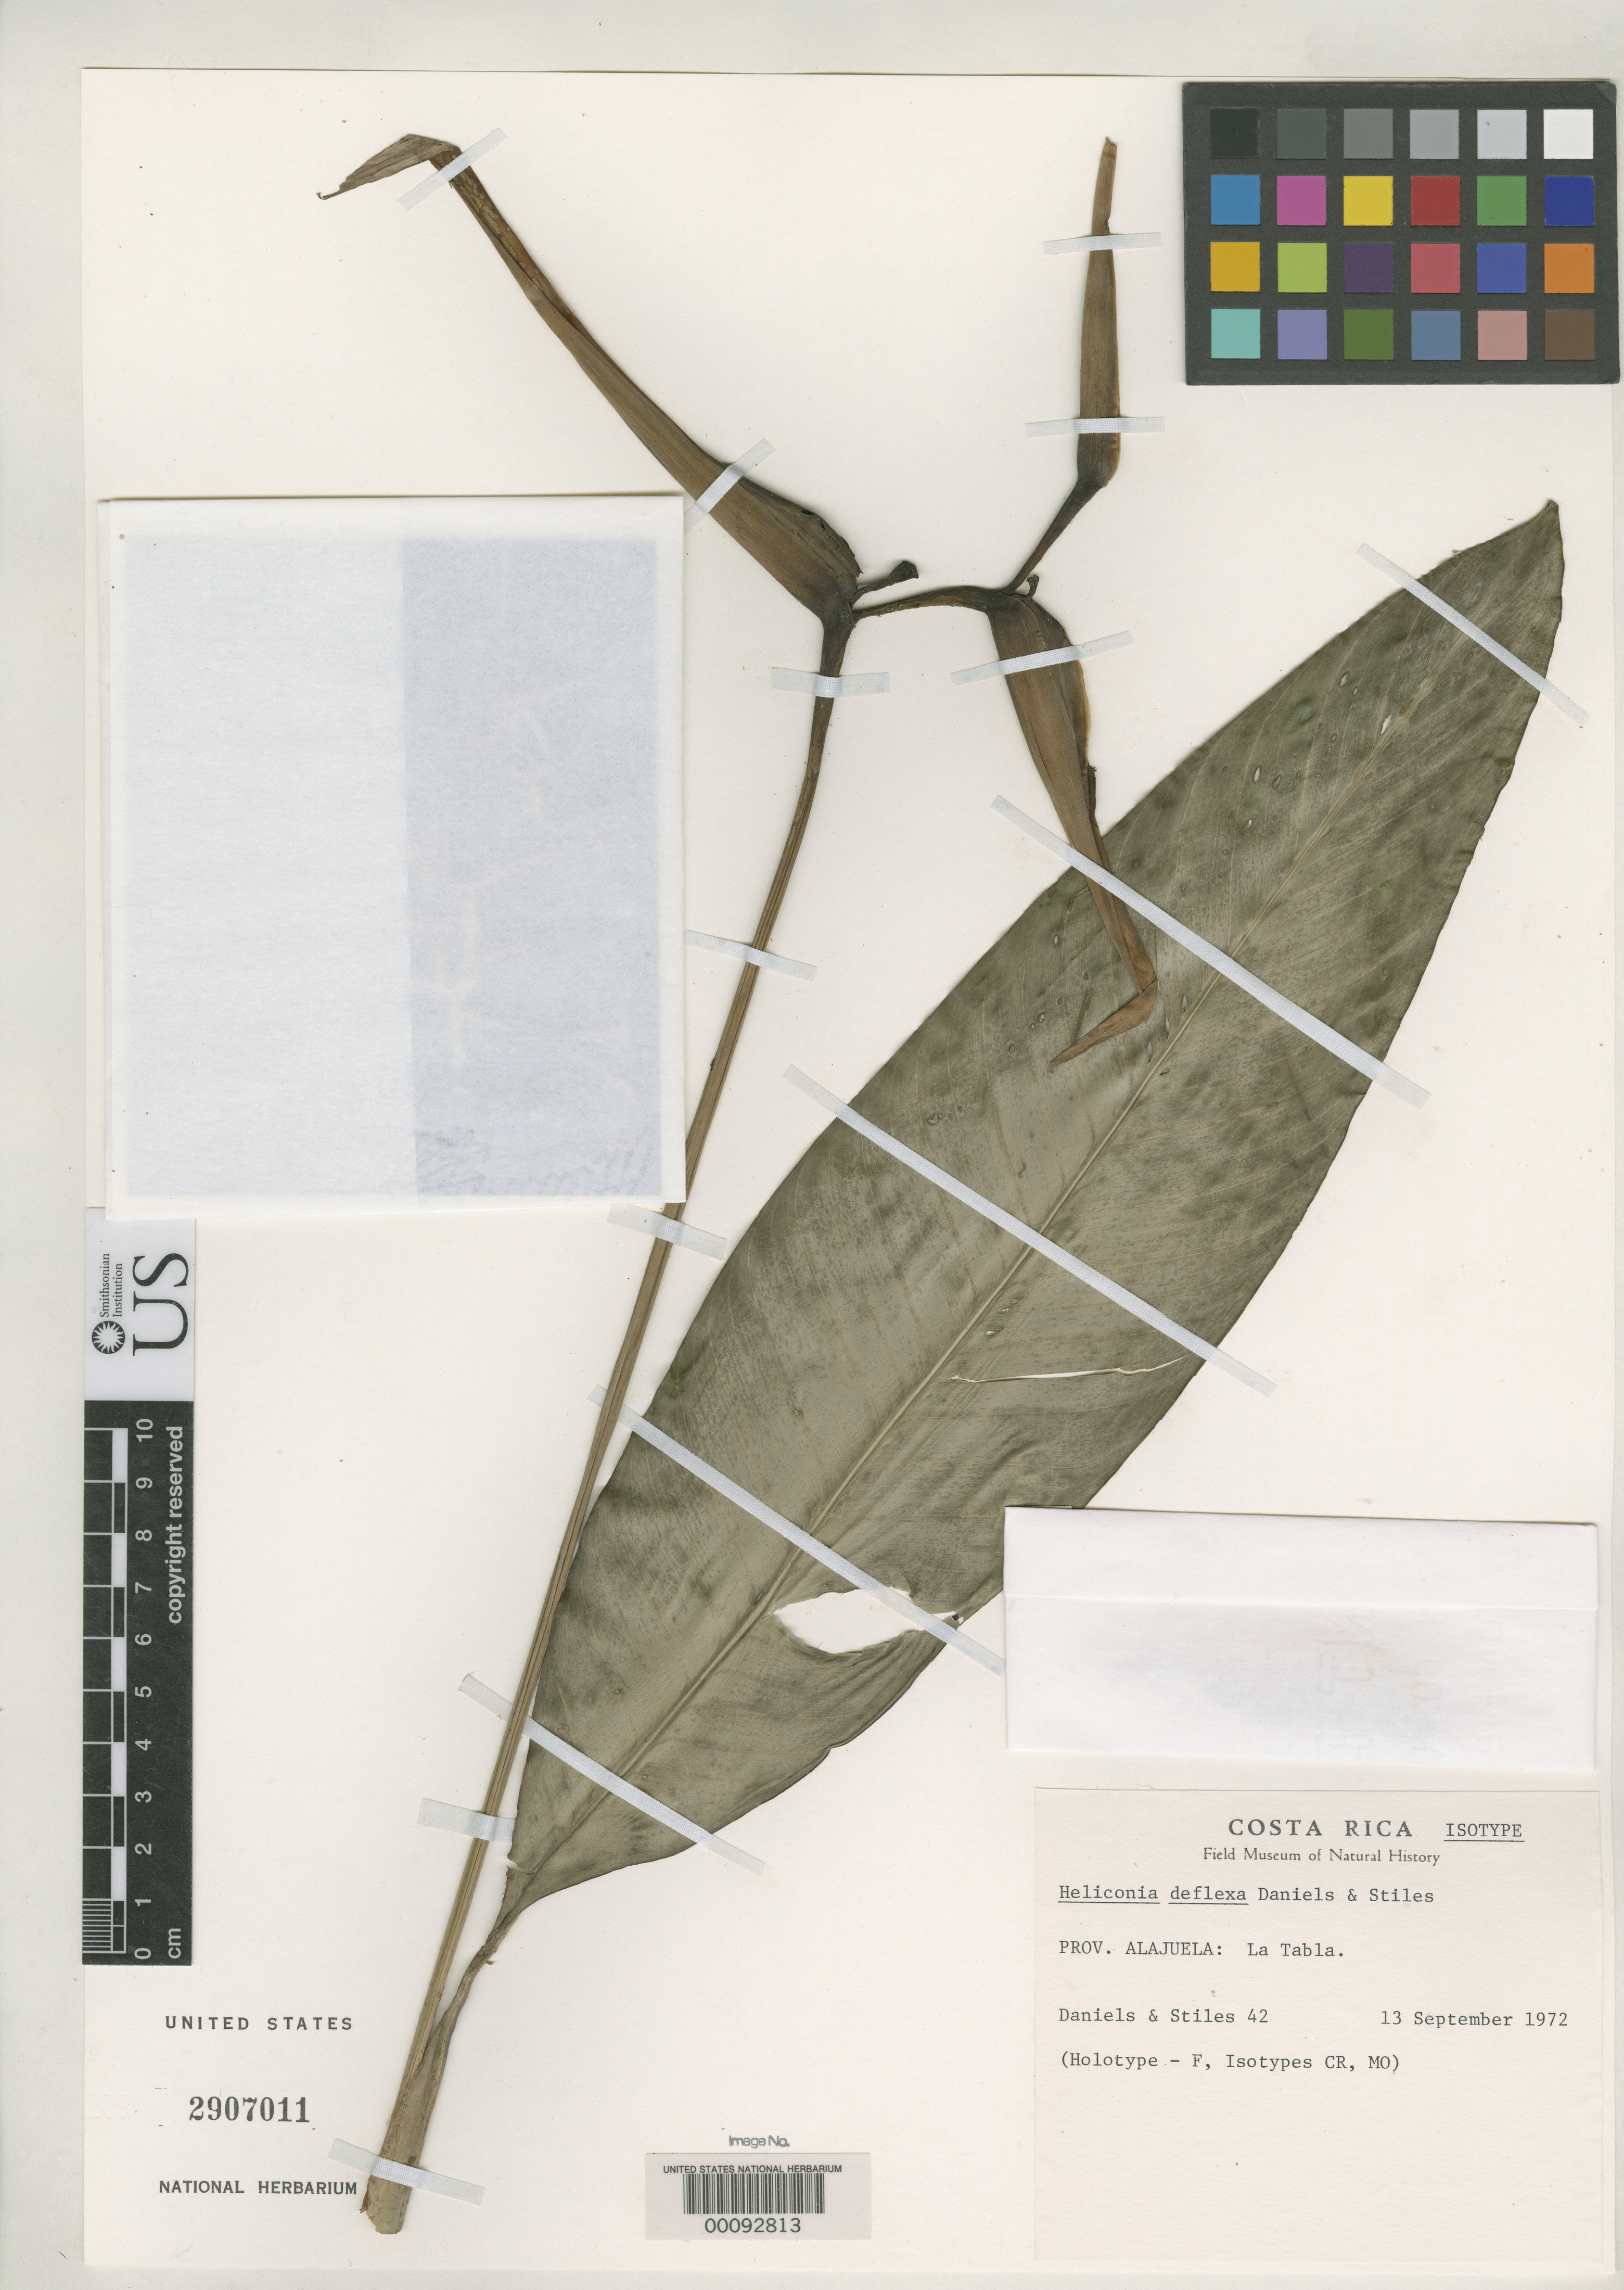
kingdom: Plantae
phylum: Tracheophyta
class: Liliopsida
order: Zingiberales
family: Heliconiaceae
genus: Heliconia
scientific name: Heliconia deflexa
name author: G.S. Daniels & F.G. Stiles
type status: Isotype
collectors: G. S. Daniels & F.G. Stiles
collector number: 42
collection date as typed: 13 Sep 1972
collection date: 1972-09-13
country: Costa Rica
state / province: Alajuela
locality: La Tabla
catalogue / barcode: US 2907011